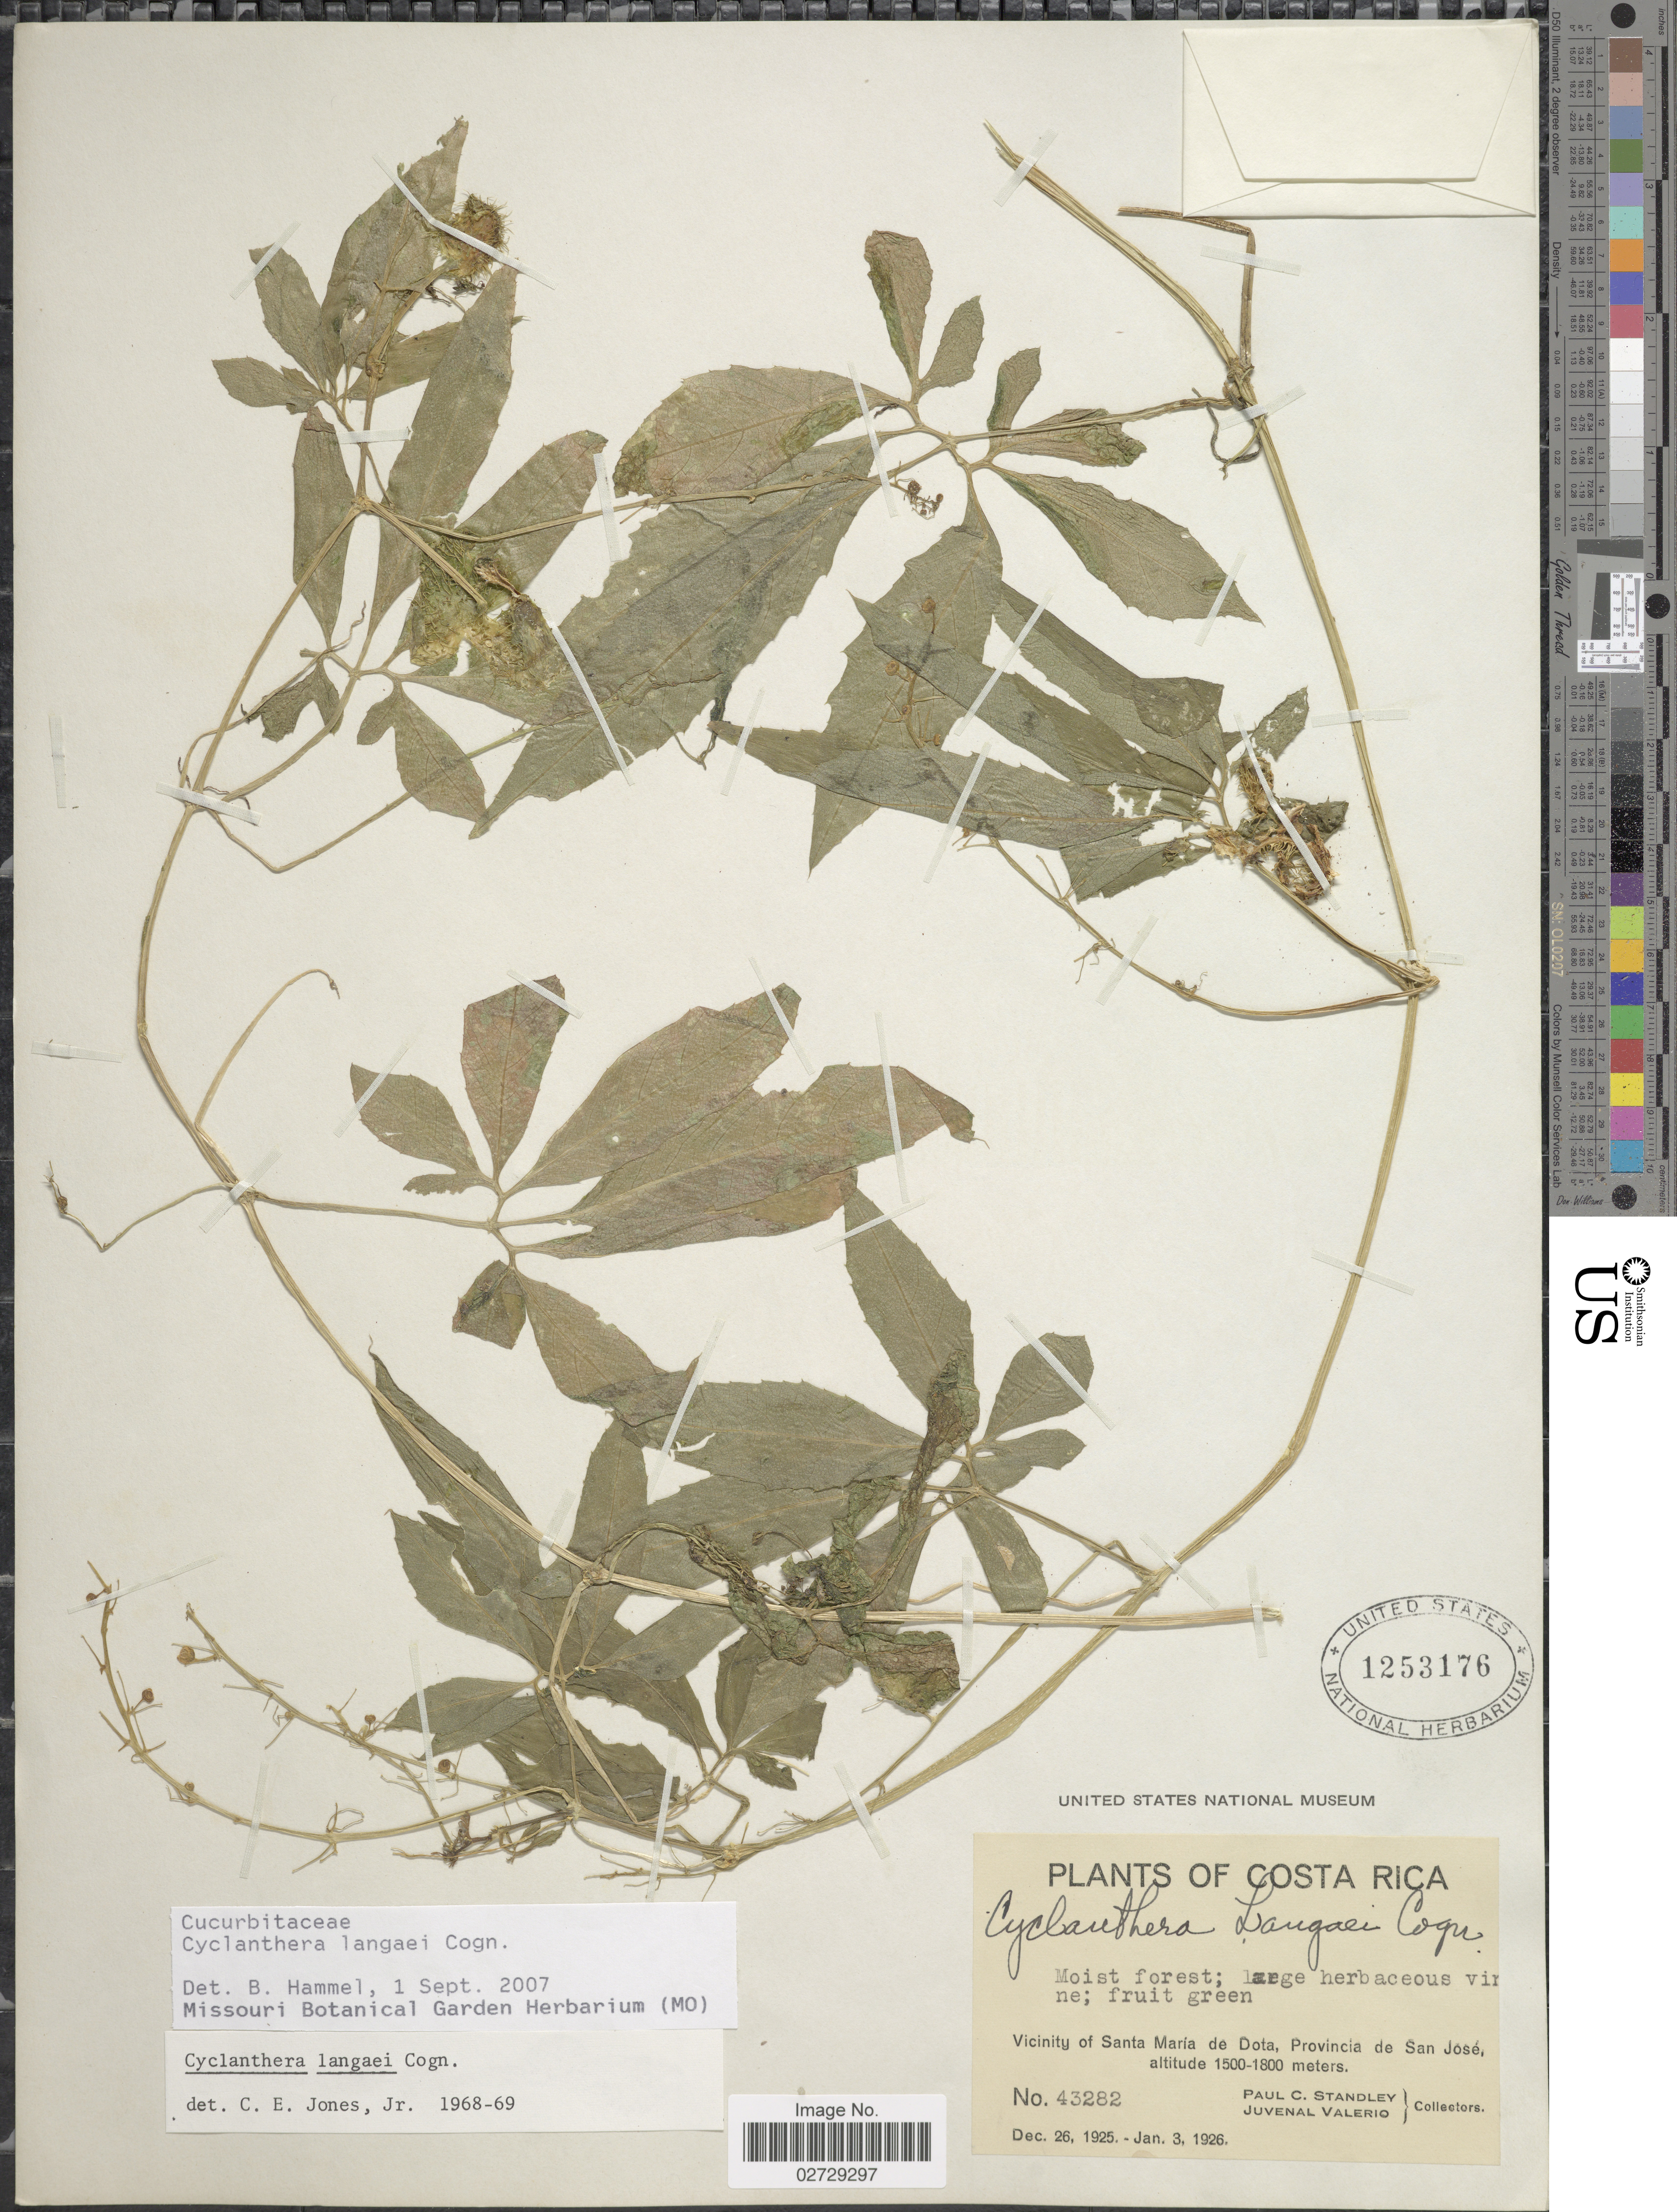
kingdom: Plantae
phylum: Tracheophyta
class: Magnoliopsida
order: Cucurbitales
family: Cucurbitaceae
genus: Cyclanthera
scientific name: Cyclanthera langaei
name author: Cogn.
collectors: P. C. Standley & J. Valerio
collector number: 43282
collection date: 1925-12-26/1926-01-03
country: Costa Rica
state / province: San José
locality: Vicinity of Santa Maria de Dota.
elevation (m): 1500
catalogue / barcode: US 1253176